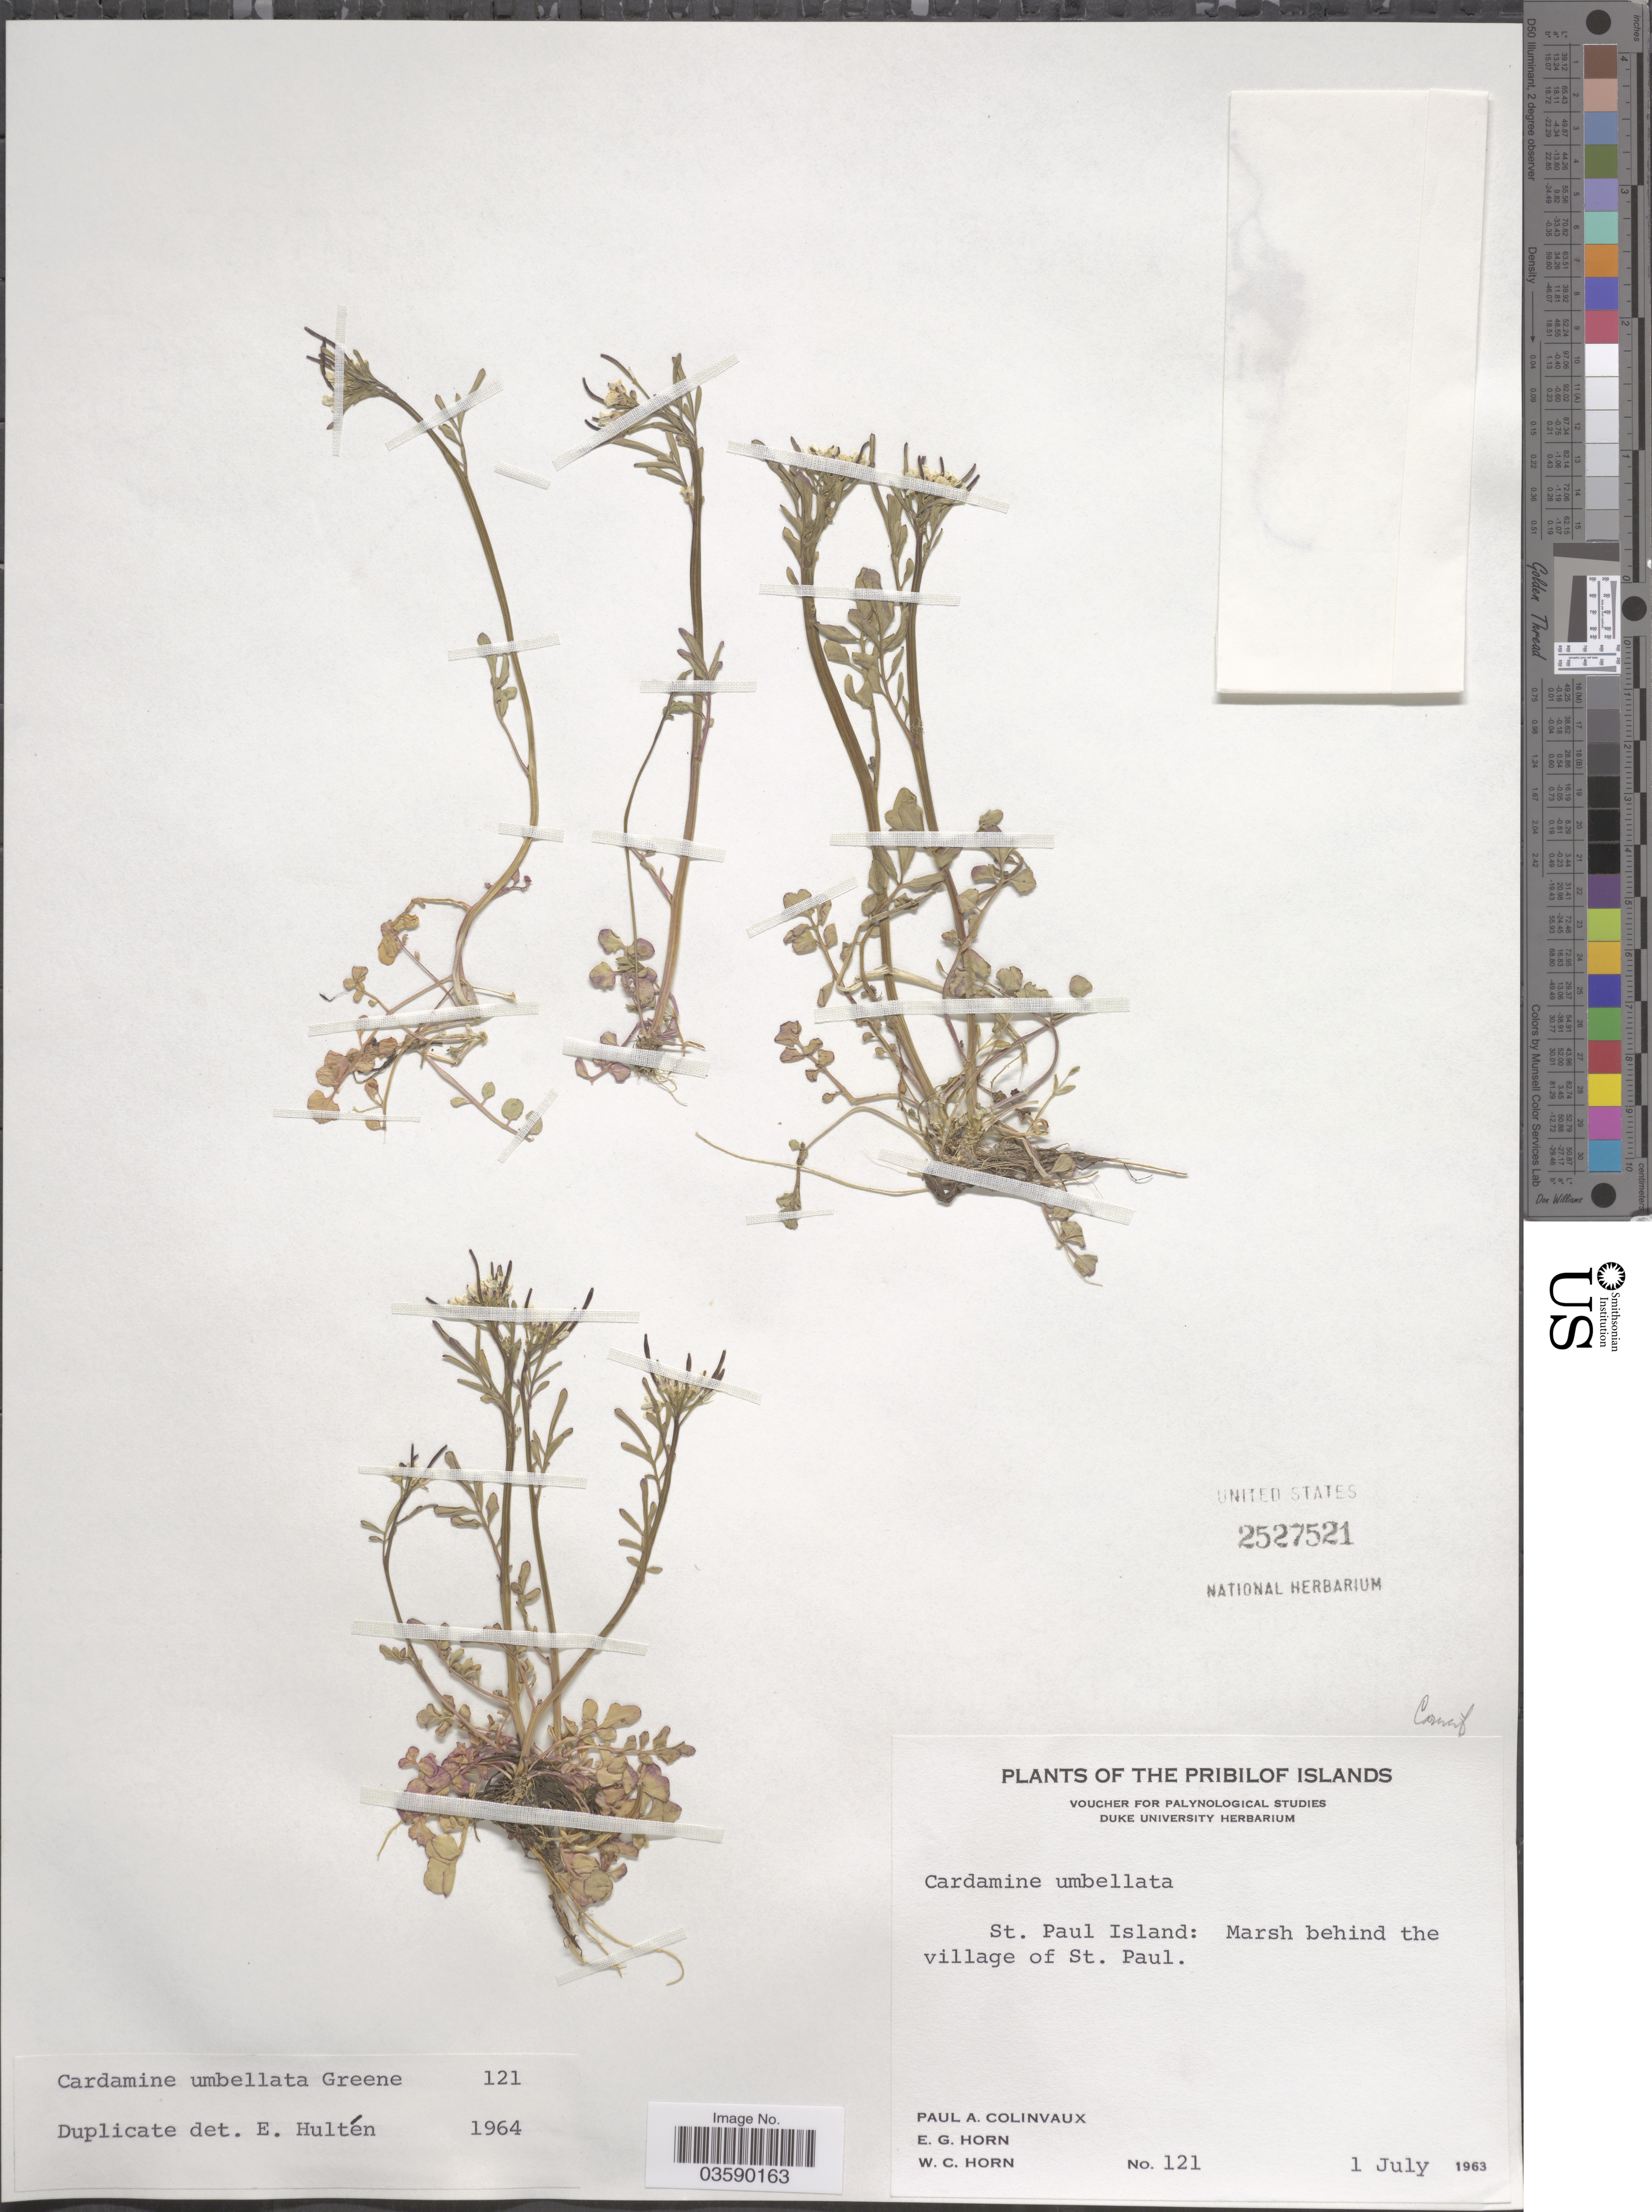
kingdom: Plantae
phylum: Tracheophyta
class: Magnoliopsida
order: Brassicales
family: Brassicaceae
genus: Cardamine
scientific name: Cardamine umbellata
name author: Greene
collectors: P. Colinvaux, E. Horn & W. Horn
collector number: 121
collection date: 1963-07-01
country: United States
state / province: Alaska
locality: The Pribilof Islands. St. Paul Island: Marsh behind the village of St. Paul.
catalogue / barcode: US 2527521